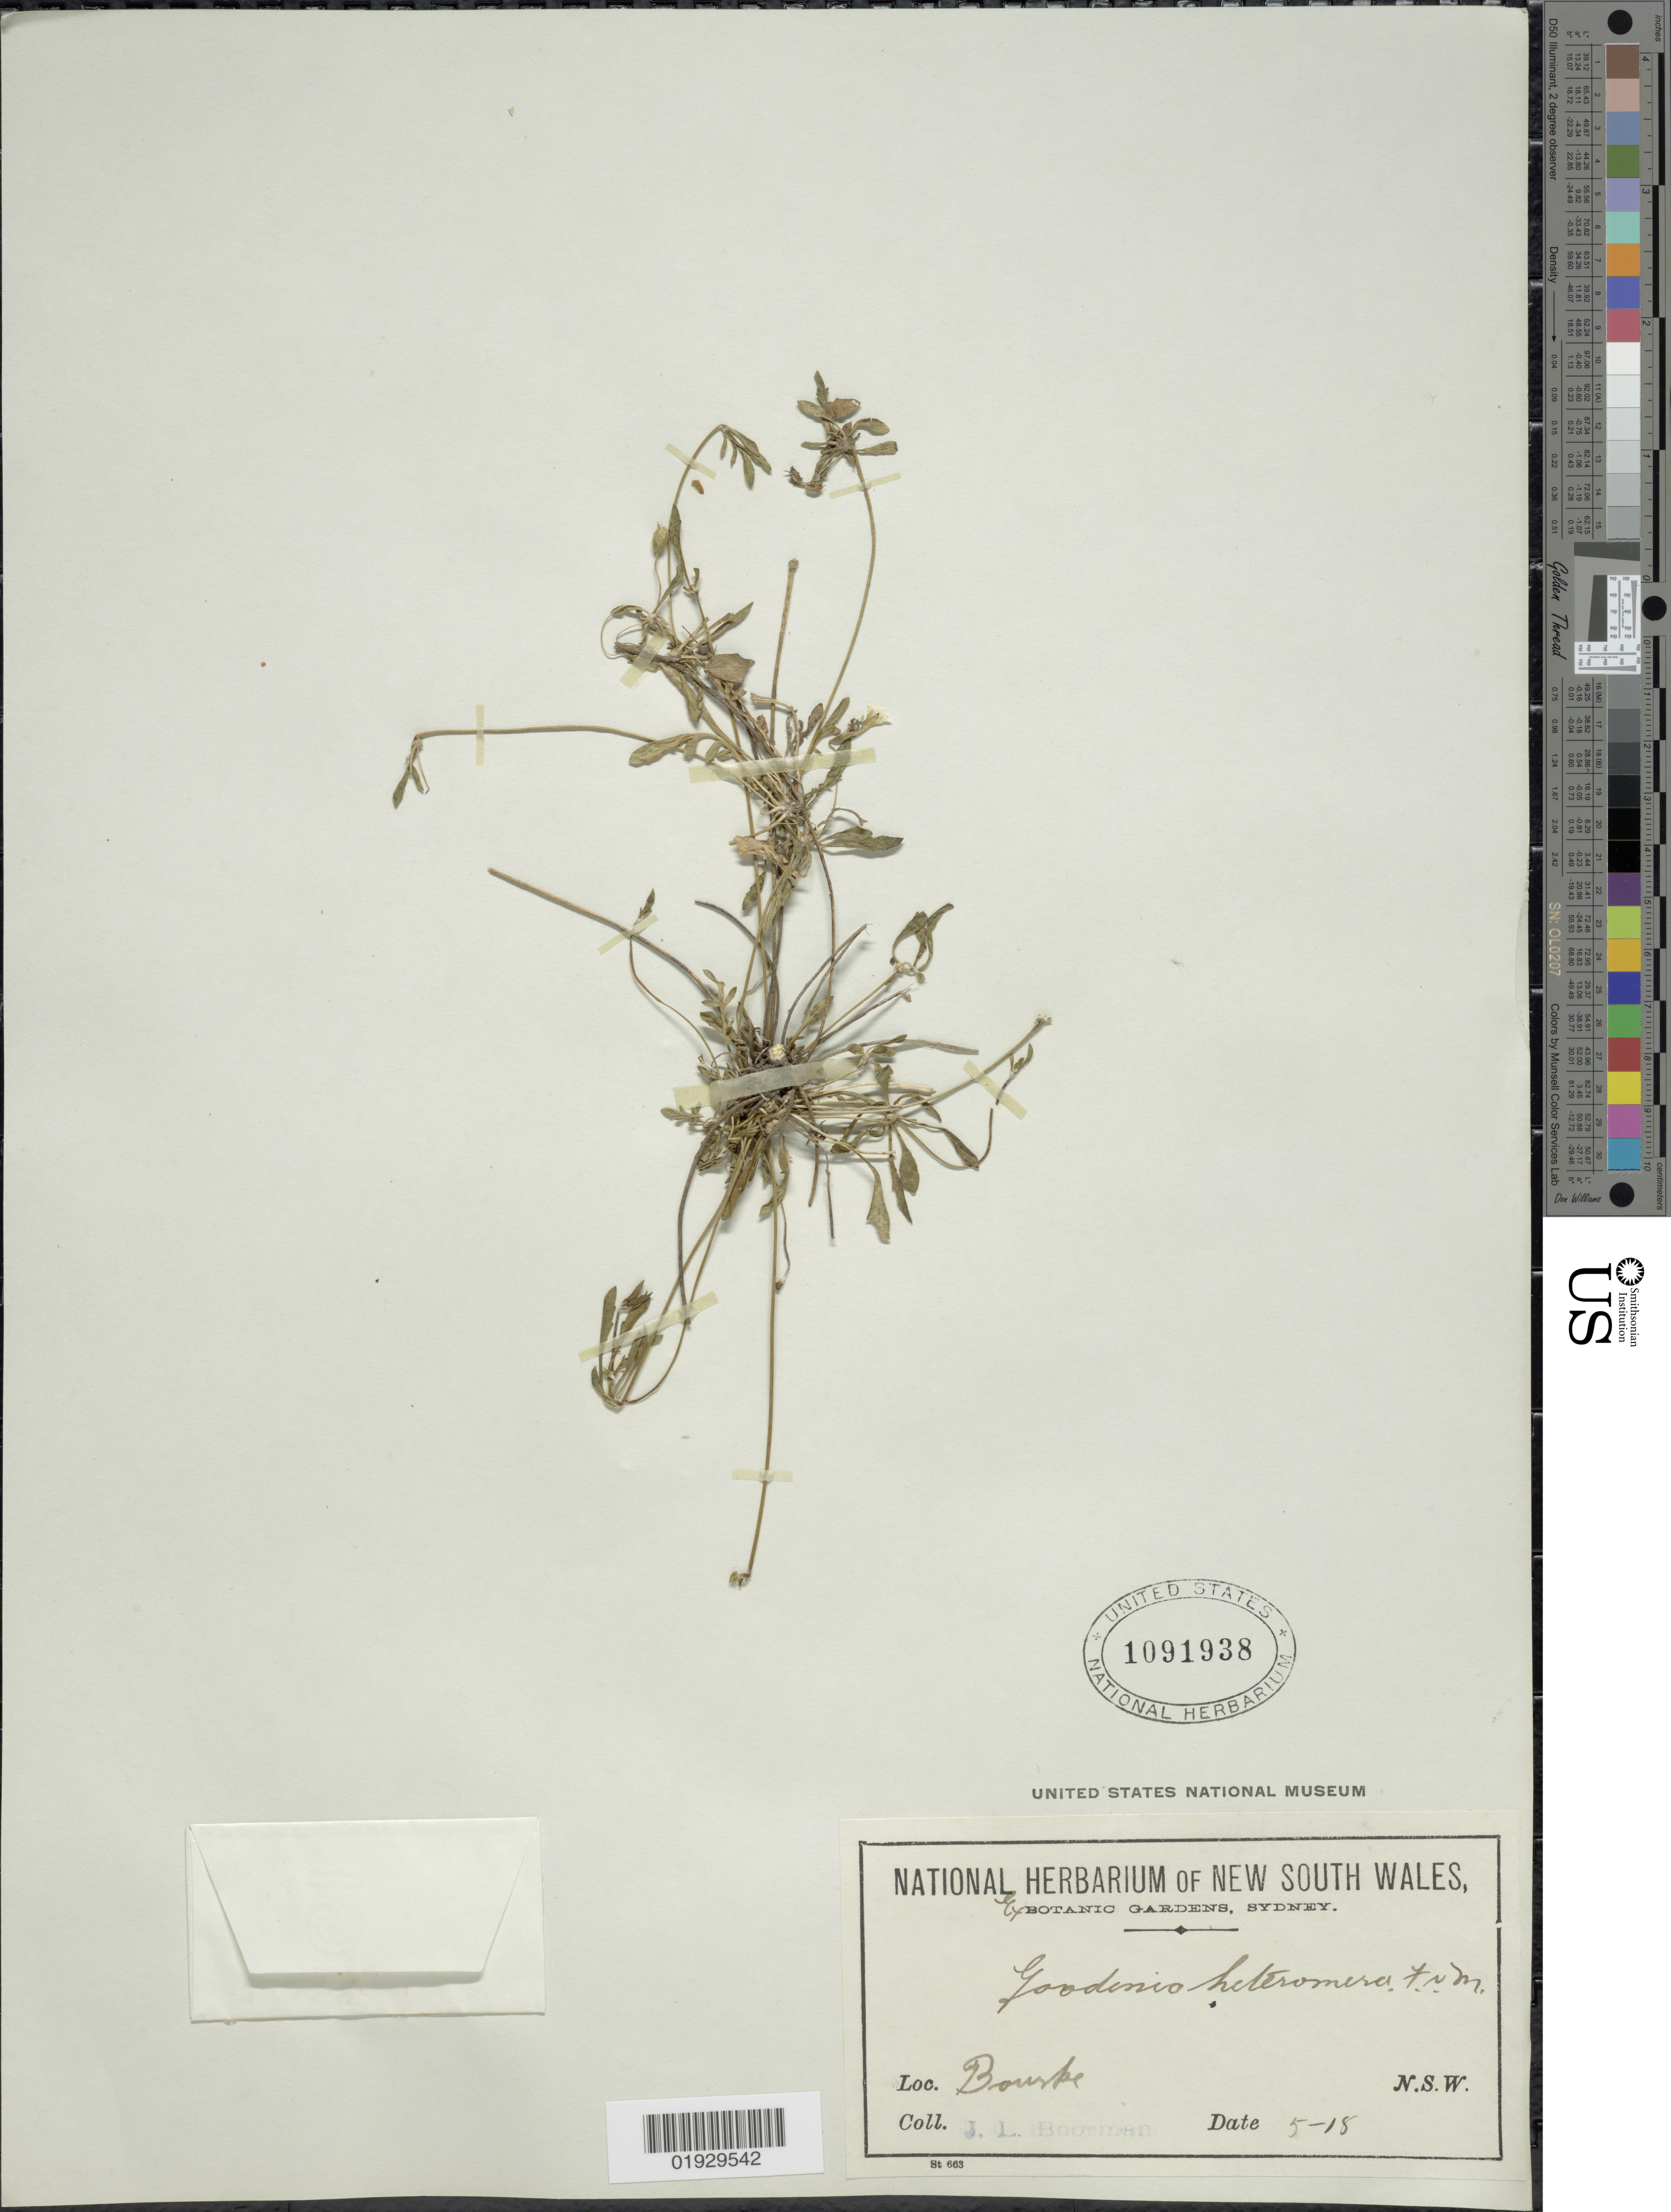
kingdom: Plantae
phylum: Tracheophyta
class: Magnoliopsida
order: Asterales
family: Goodeniaceae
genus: Goodenia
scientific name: Goodenia heteromera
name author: F. Muell.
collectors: J. Boorman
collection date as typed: Transcribed d/m/y: /5/18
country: Australia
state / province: New South Wales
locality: Bourke, N.S.W.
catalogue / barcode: US 1091938